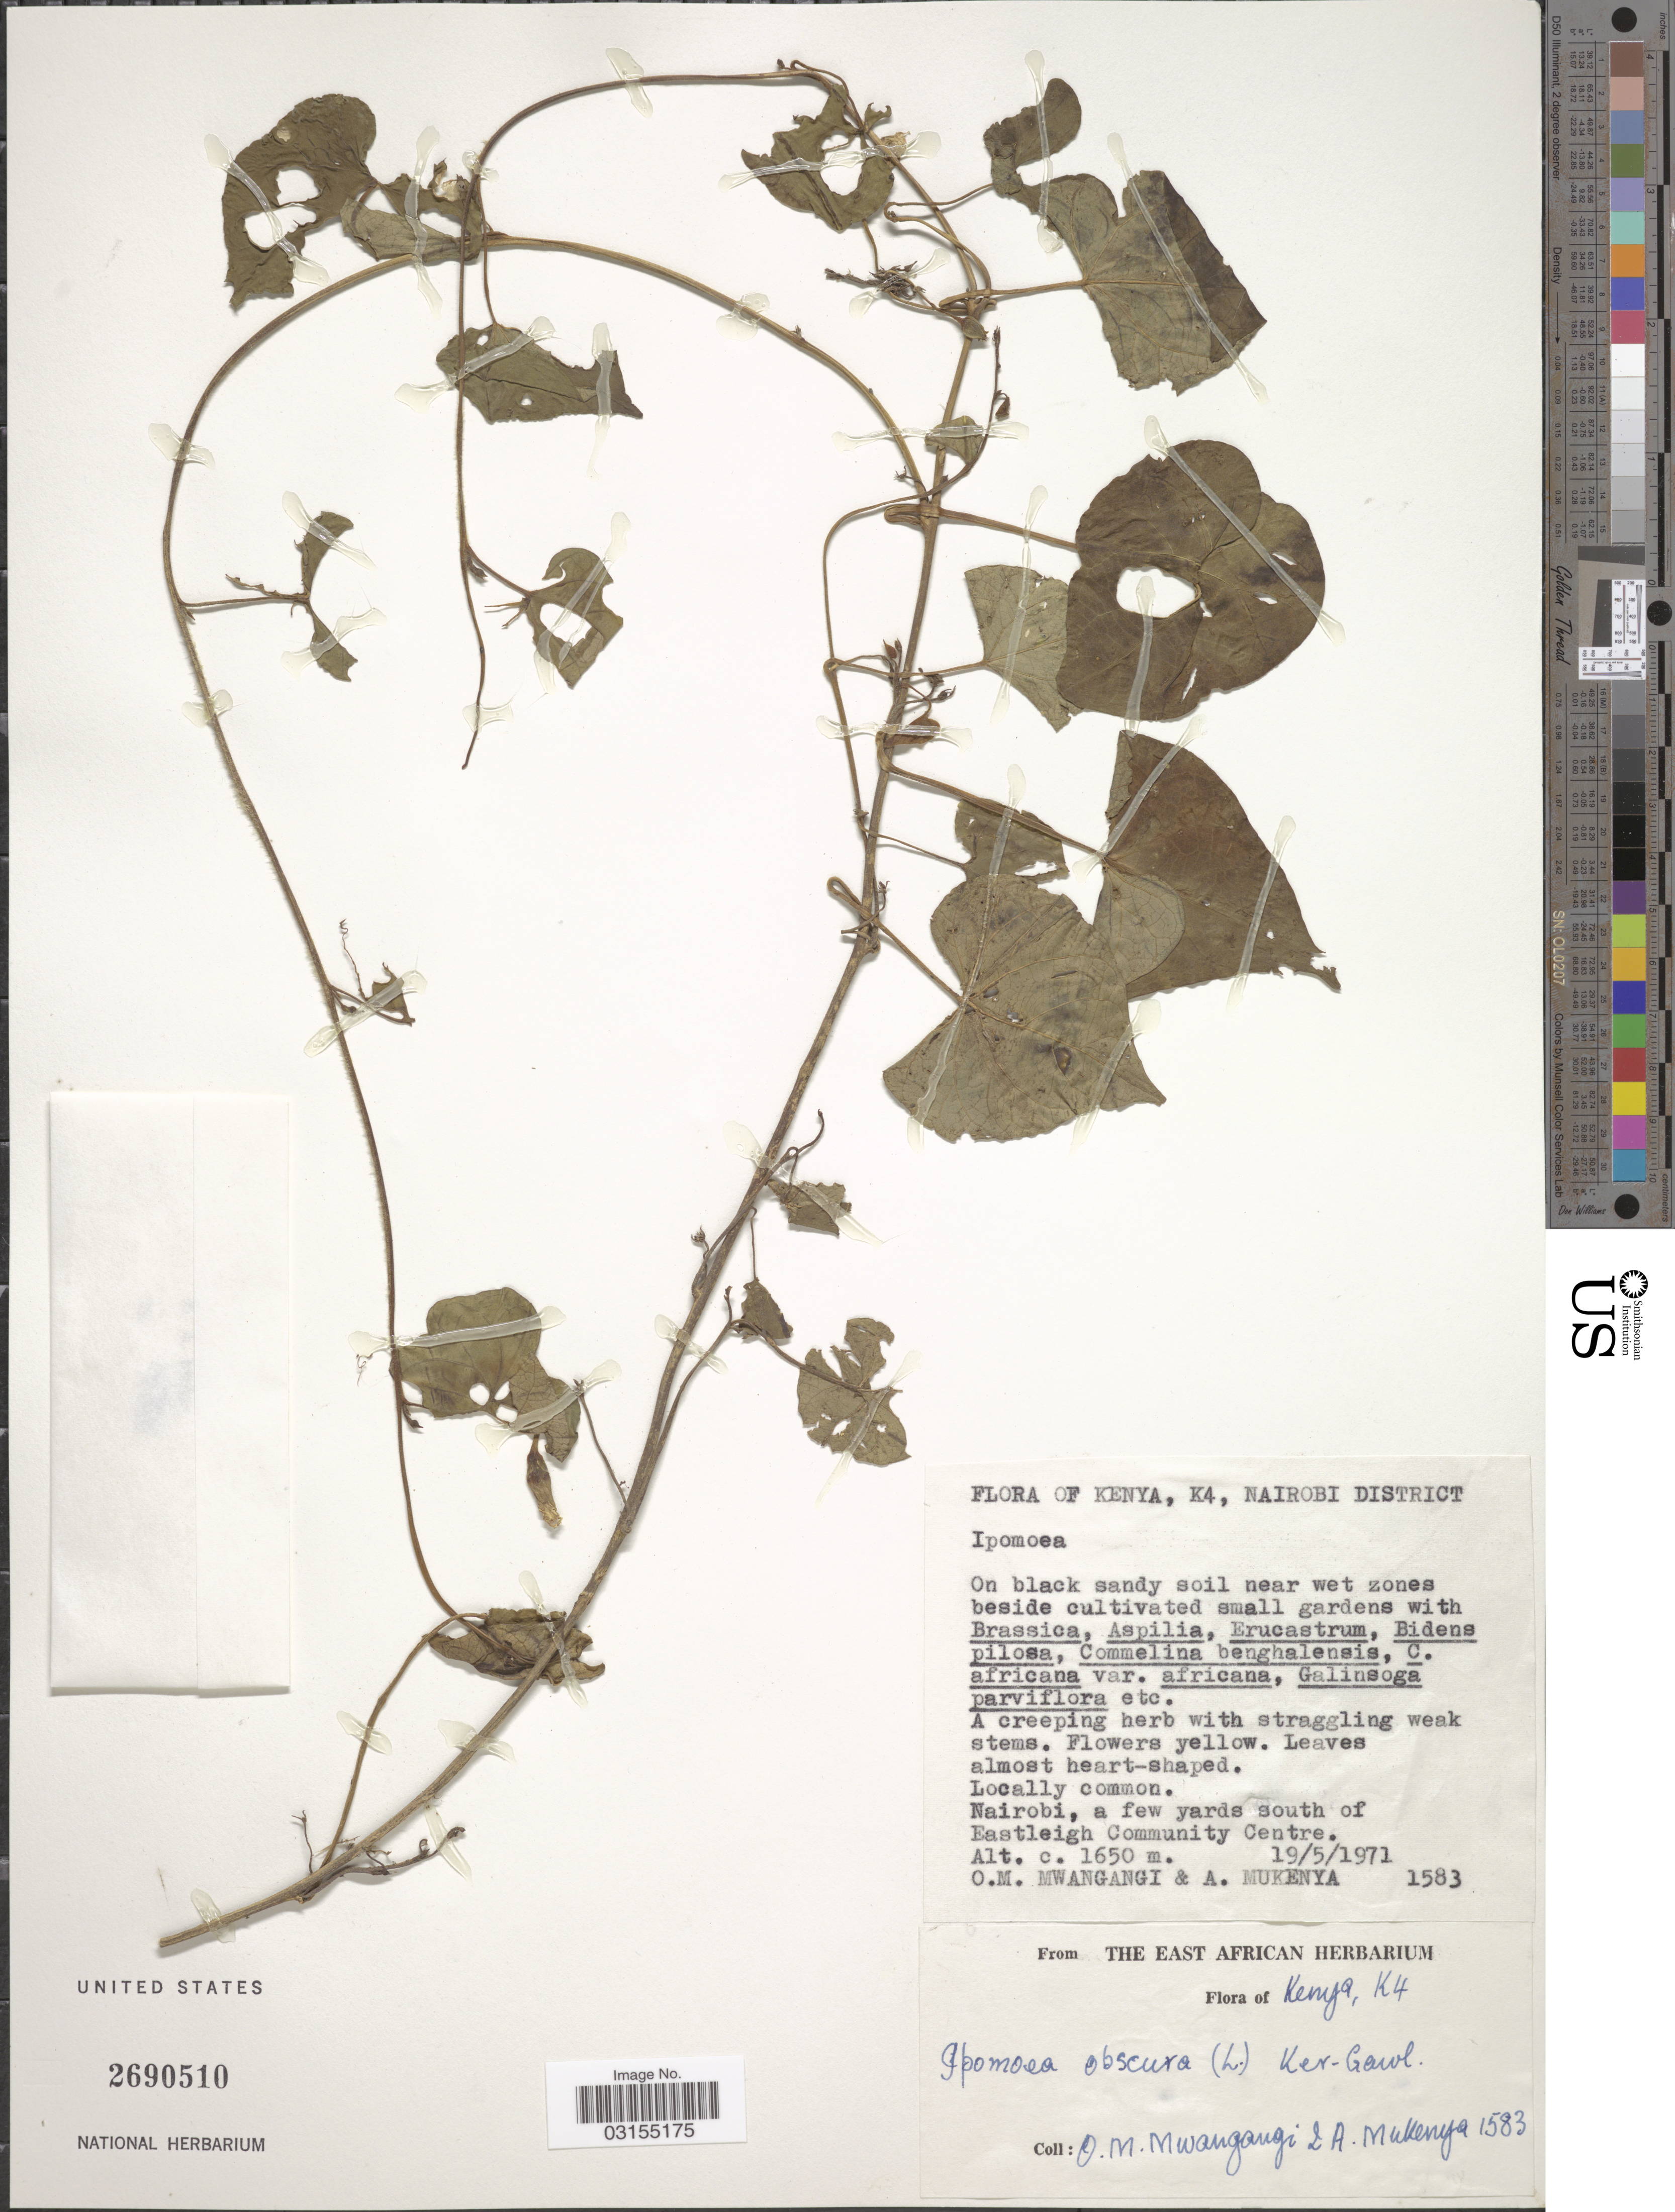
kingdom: Plantae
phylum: Tracheophyta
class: Magnoliopsida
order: Solanales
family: Convolvulaceae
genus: Ipomoea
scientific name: Ipomoea obscura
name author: (L.) Ker Gawl.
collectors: O. M. Mwangangi & A. Mukenya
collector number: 1583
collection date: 1971-05-19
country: Kenya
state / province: Nairobi Area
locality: K4, Nairobi District. Nairobi, a few yards south of Eastleigh Community Centre.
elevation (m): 1650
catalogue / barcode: US 2690510